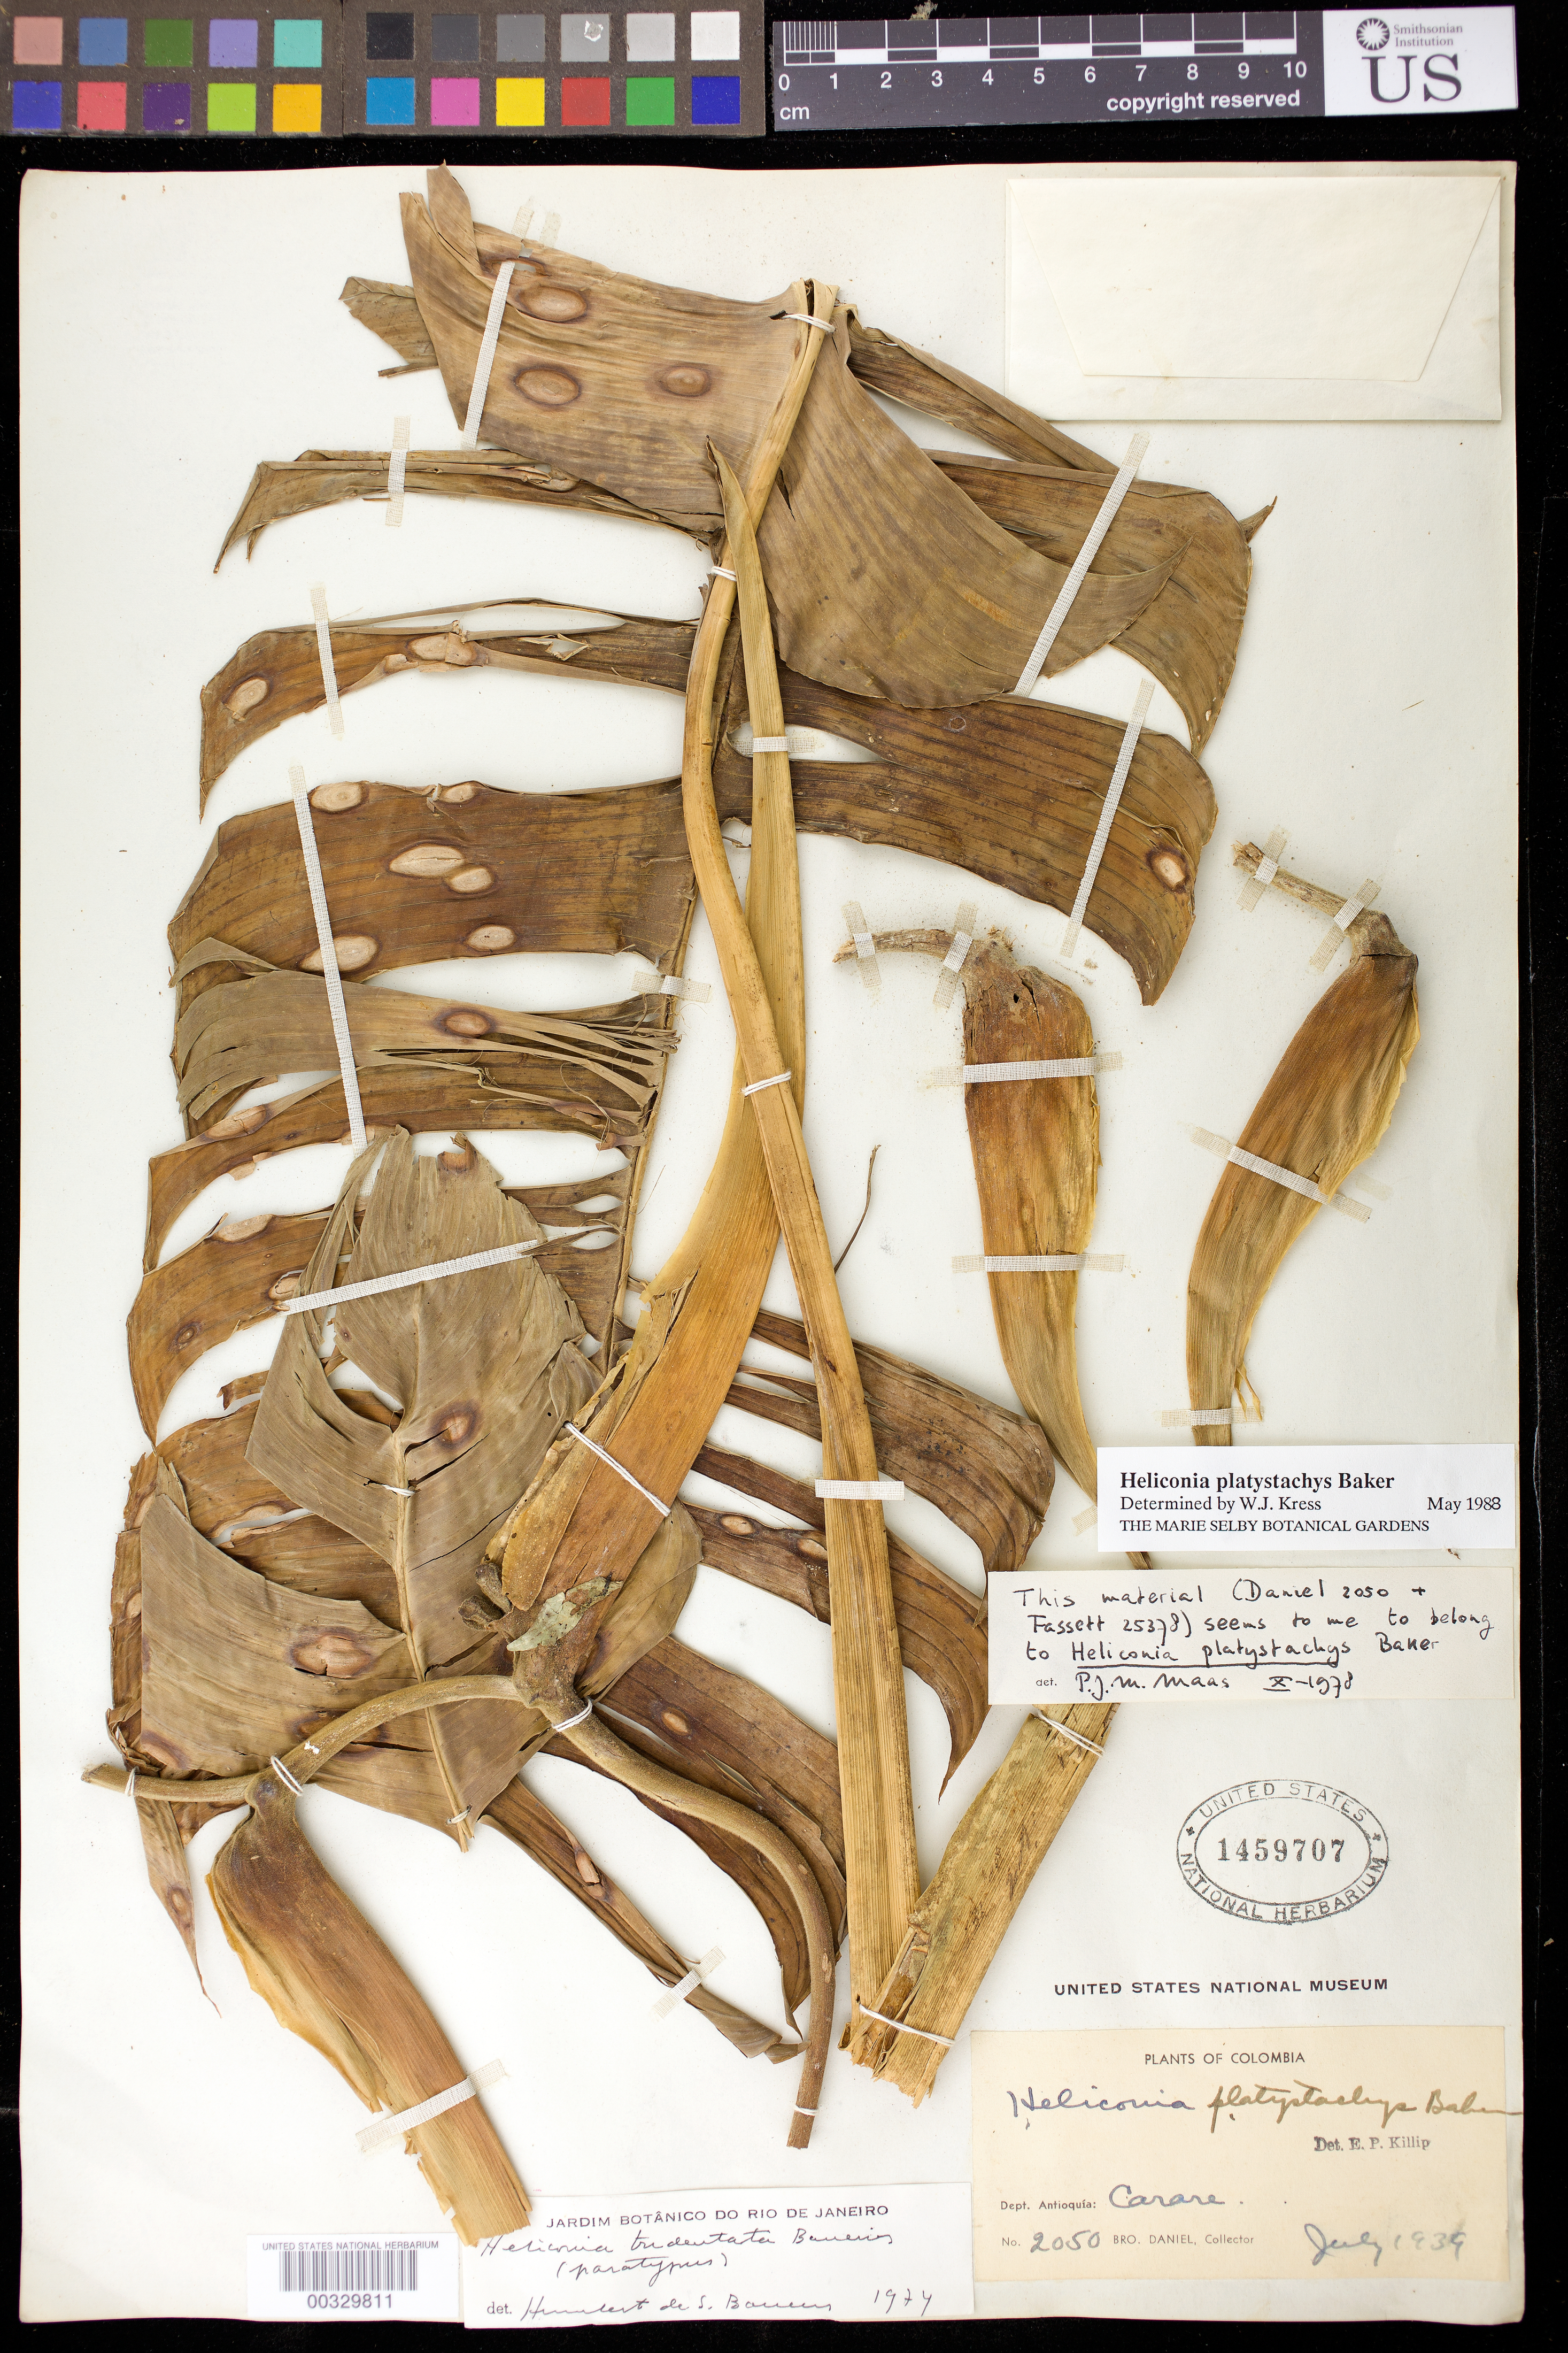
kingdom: Plantae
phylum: Tracheophyta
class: Liliopsida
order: Zingiberales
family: Heliconiaceae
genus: Heliconia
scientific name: Heliconia platystachys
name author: Baker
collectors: Bro. Daniel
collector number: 2050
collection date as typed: Jul 1939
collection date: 1939-07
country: Colombia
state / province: Antioquia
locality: Carare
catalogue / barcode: US 1459707